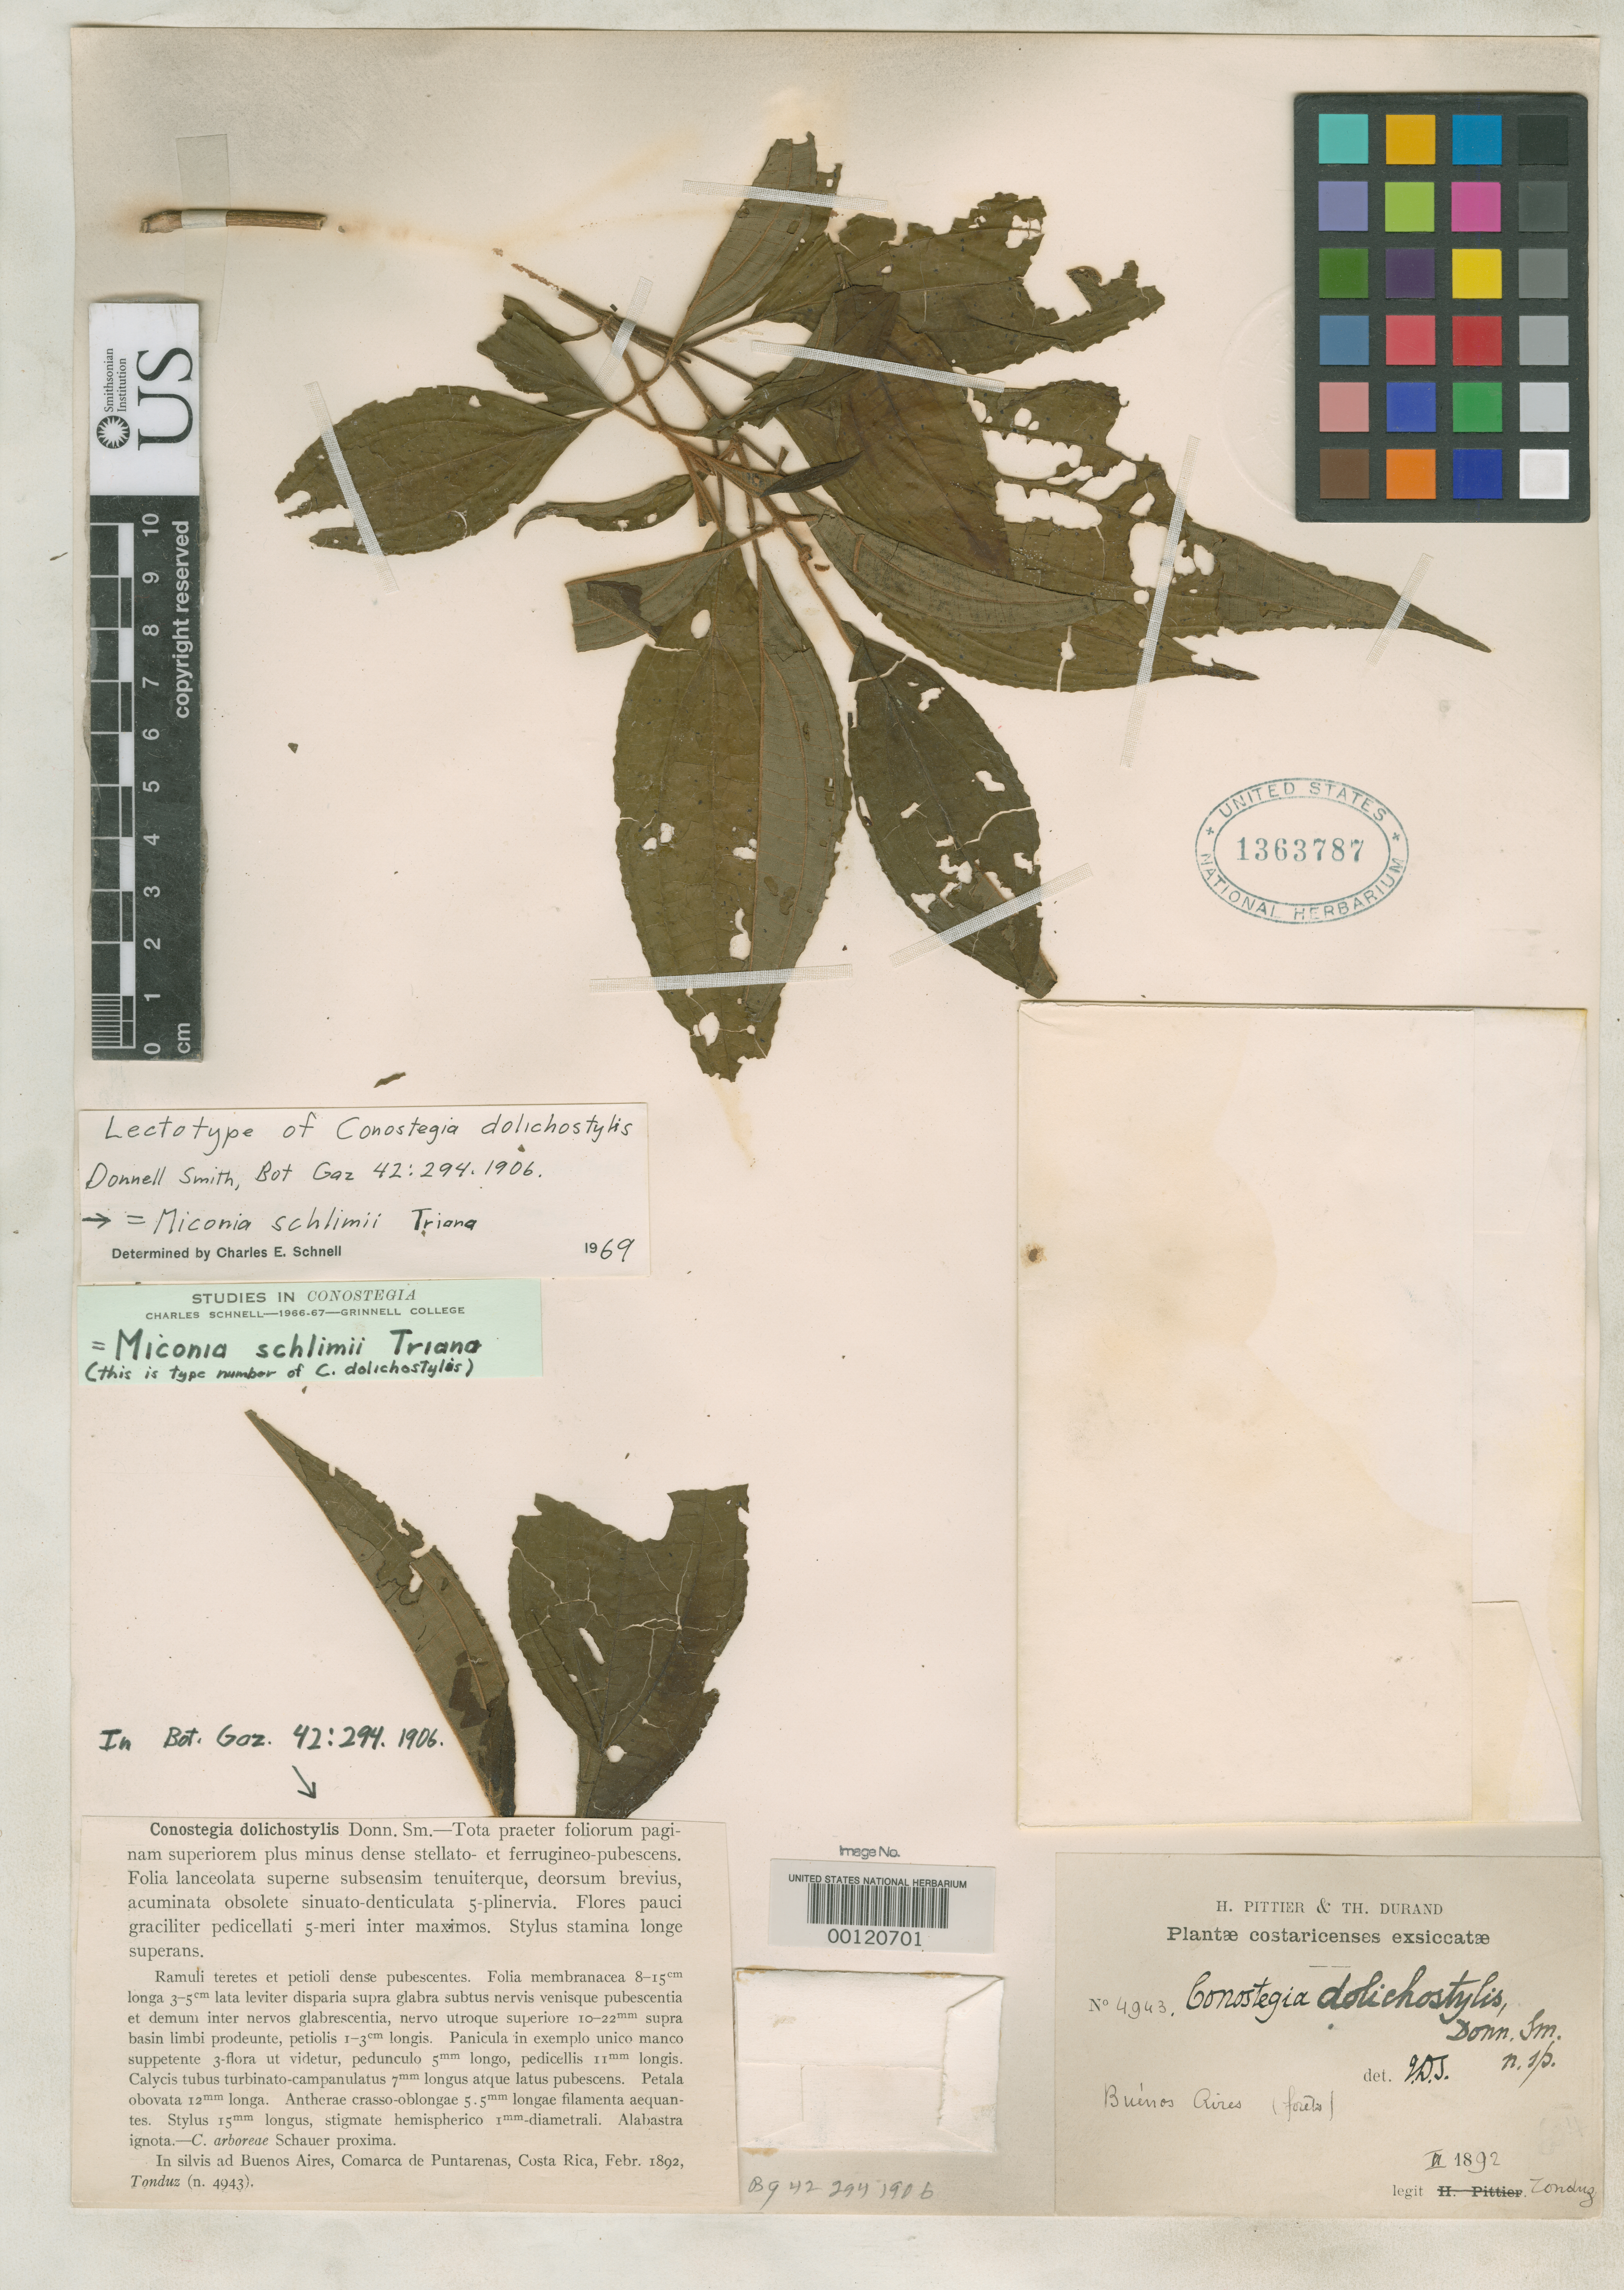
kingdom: Plantae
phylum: Tracheophyta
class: Magnoliopsida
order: Myrtales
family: Melastomataceae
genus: Conostegia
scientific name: Conostegia dolichostylis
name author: Donn. Sm.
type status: Type Collection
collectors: A. Tonduz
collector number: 4943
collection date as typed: Feb 1892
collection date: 1892-02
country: Costa Rica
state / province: Puntarenas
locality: Buenos Aires.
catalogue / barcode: US 1363787